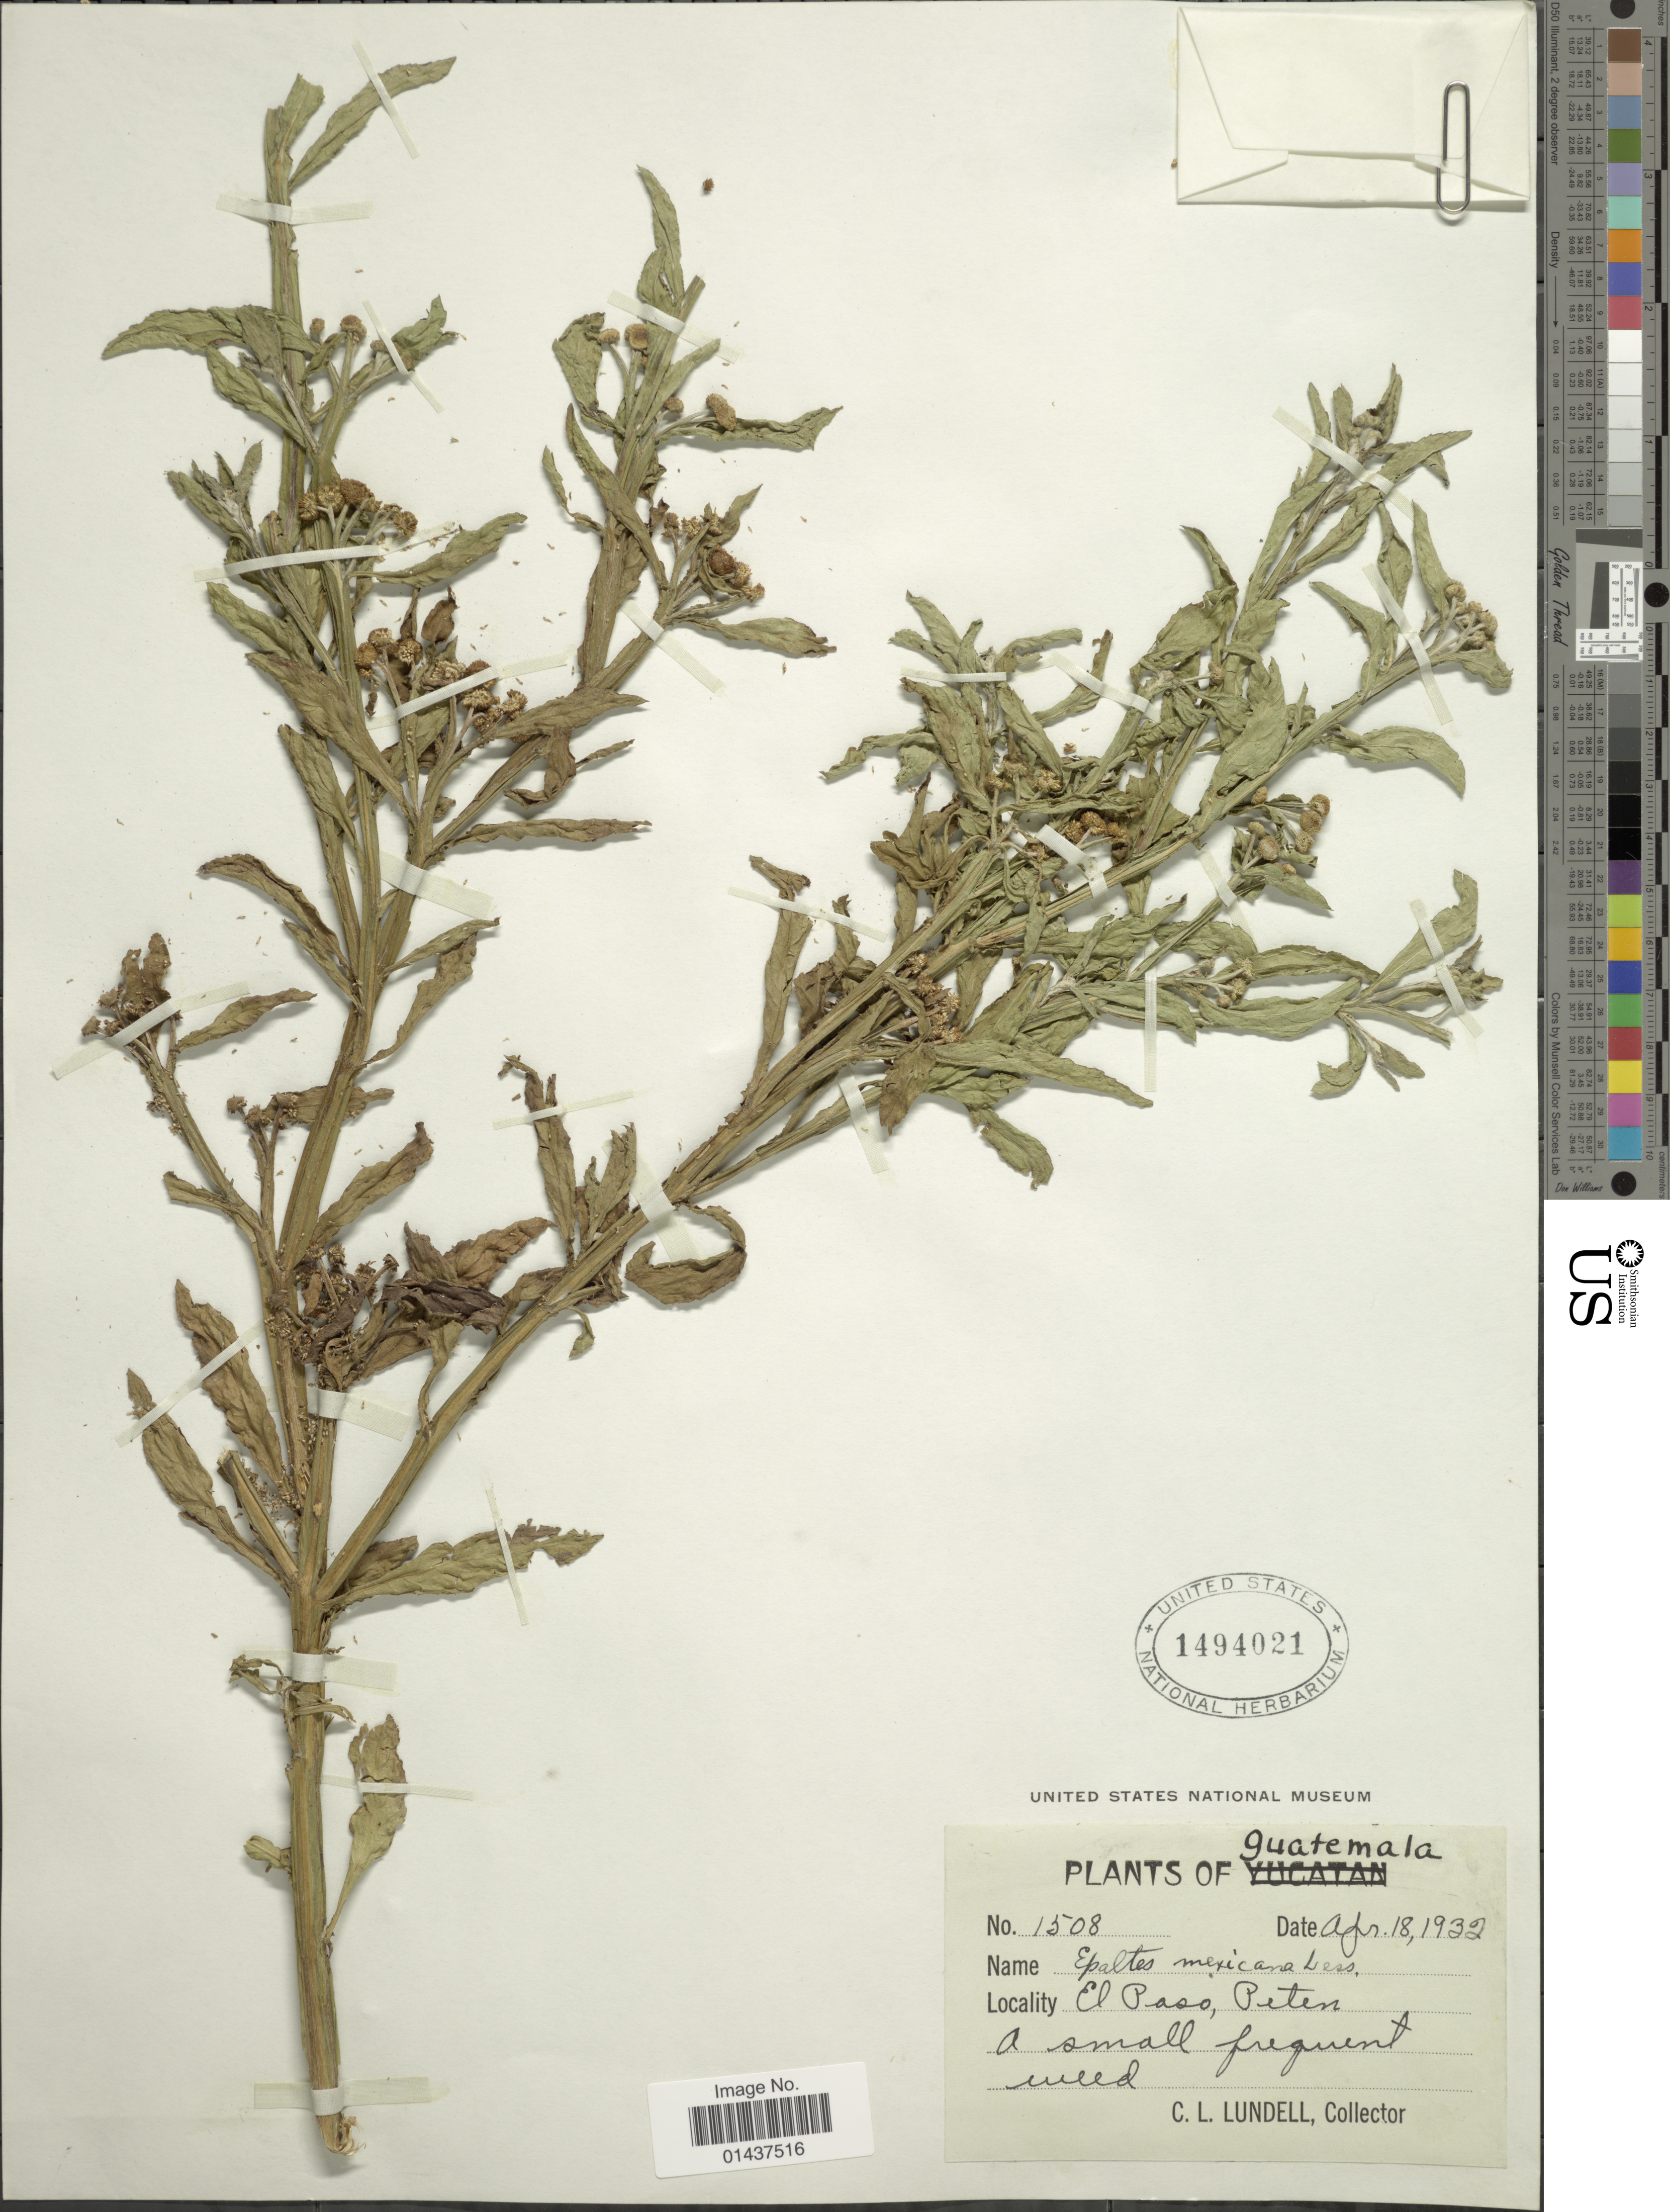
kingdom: Plantae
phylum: Tracheophyta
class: Magnoliopsida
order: Asterales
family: Asteraceae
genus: Epaltes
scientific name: Epaltes mexicana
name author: Less.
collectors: C. L. Lundell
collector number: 1508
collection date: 1932-04-18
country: Guatemala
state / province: El Petén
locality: El Paso, Peten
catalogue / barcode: US 1494021